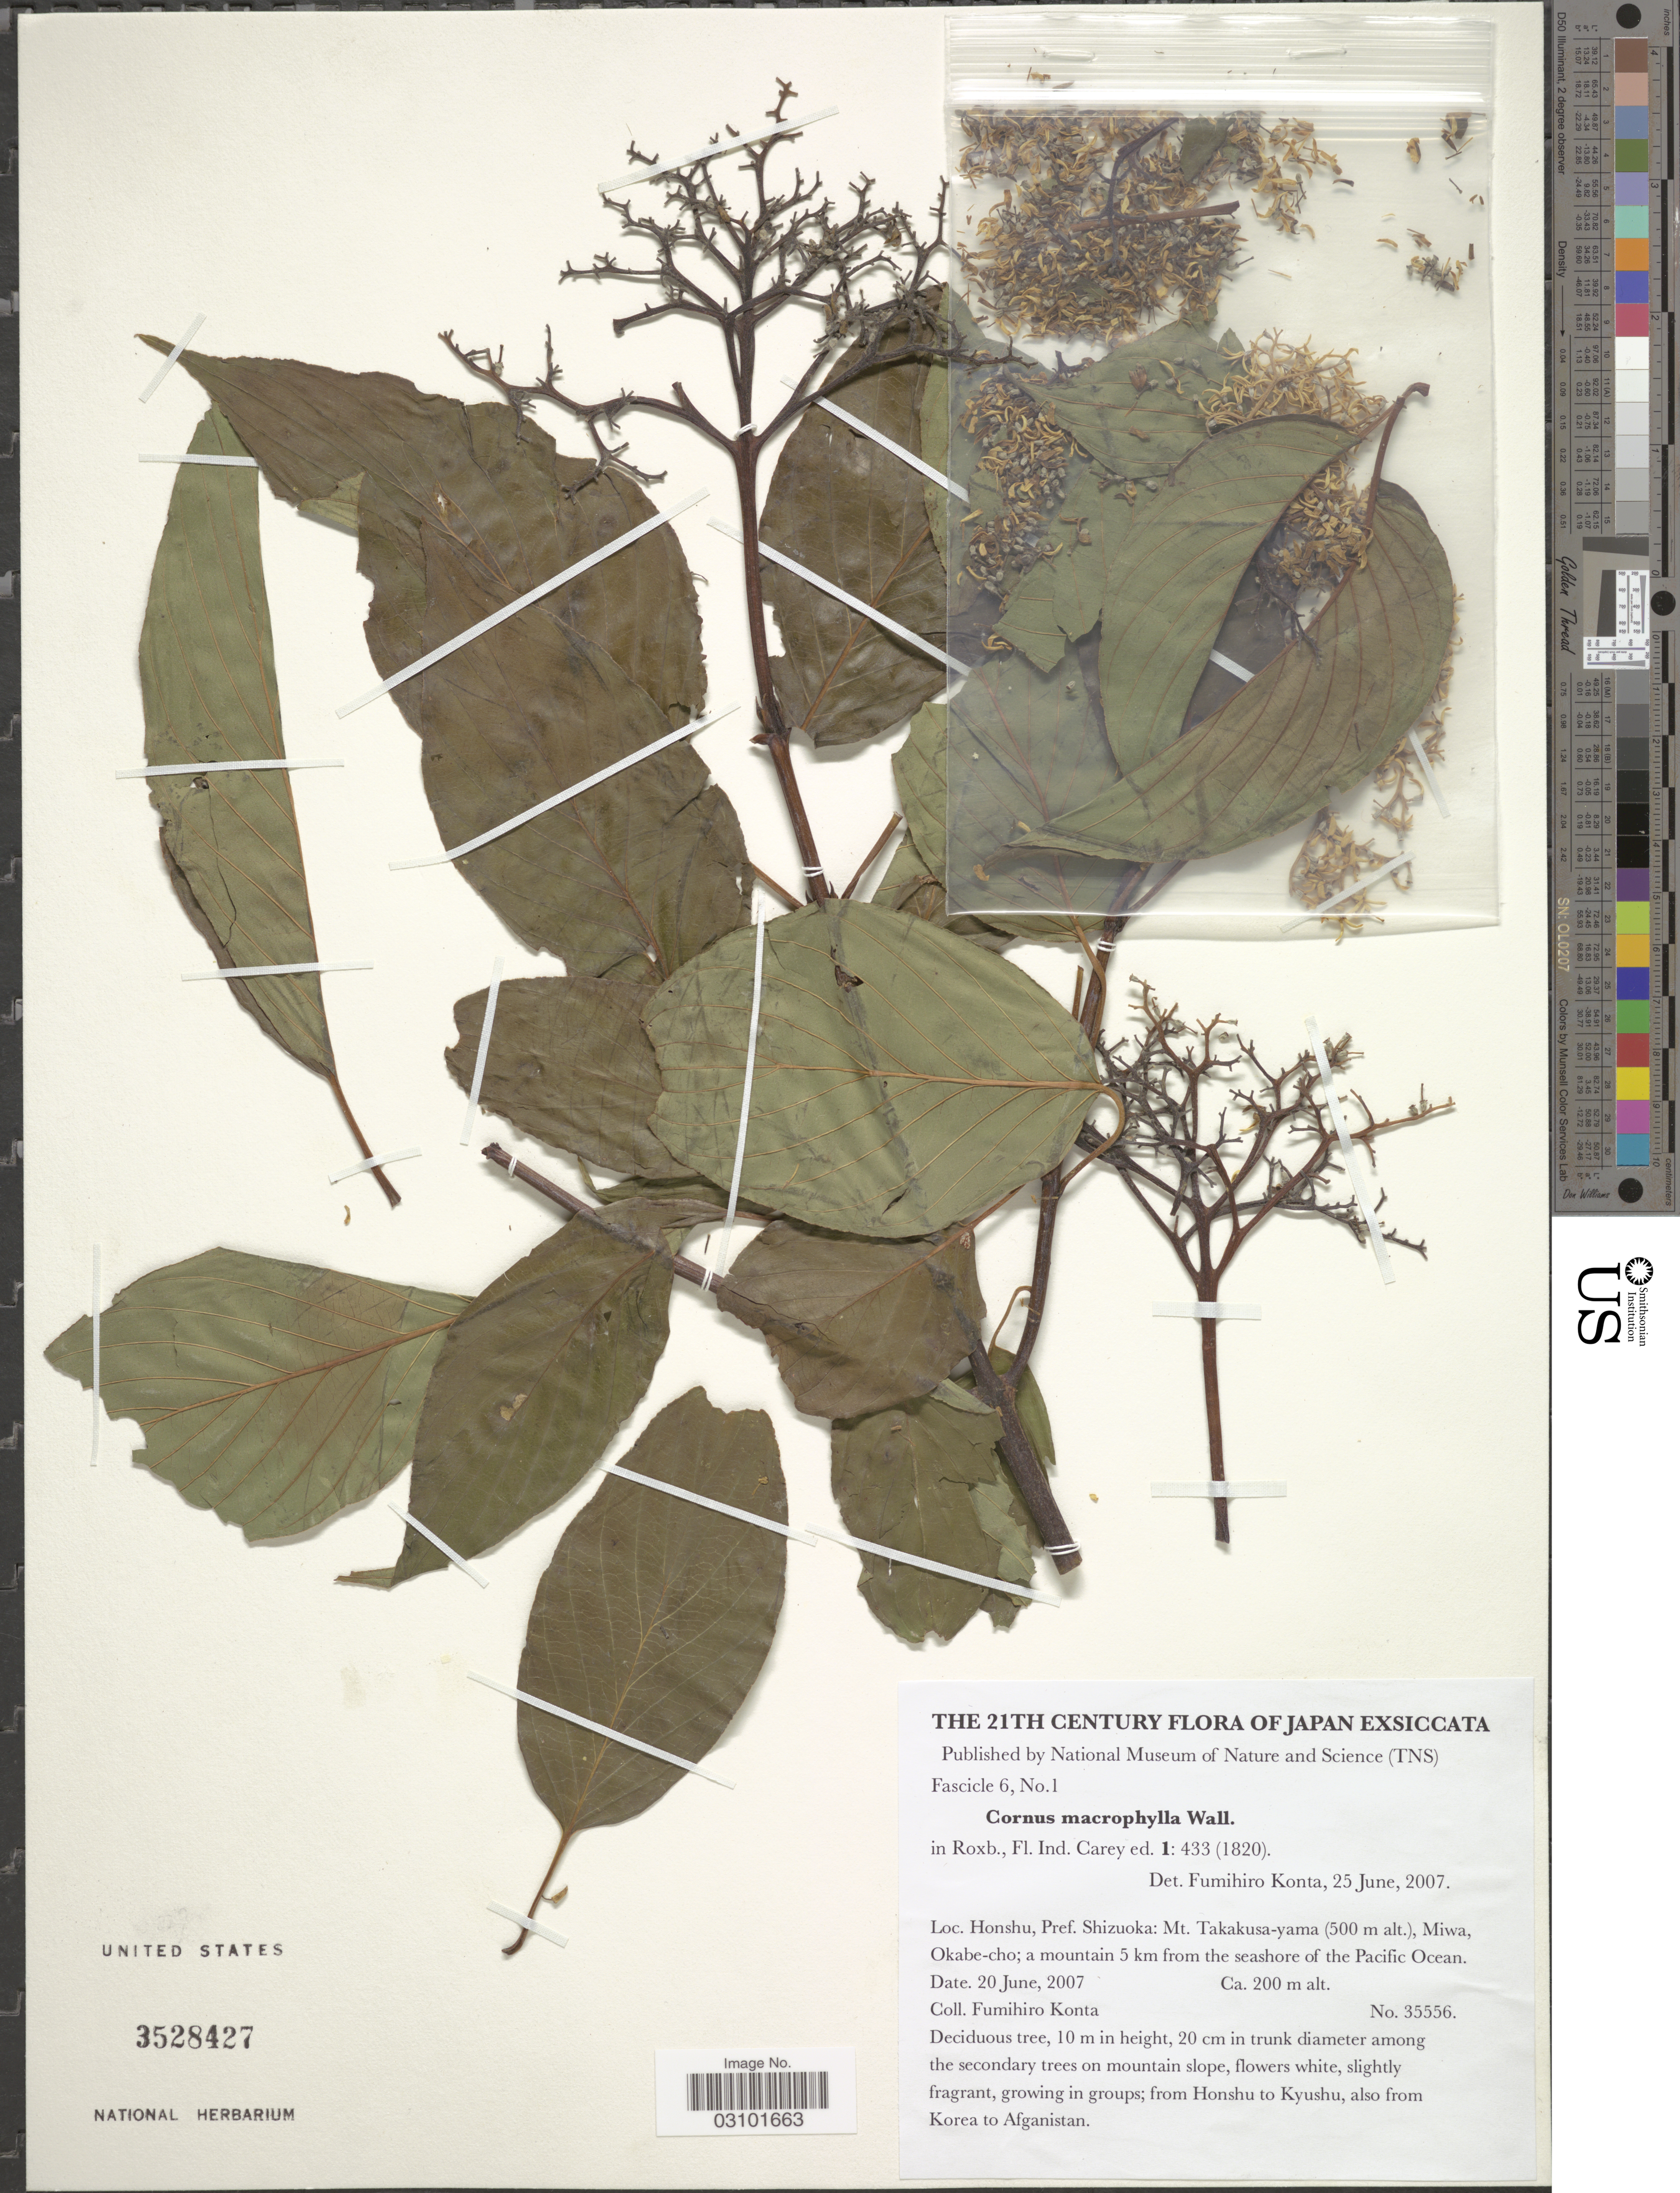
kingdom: Plantae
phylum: Tracheophyta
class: Magnoliopsida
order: Cornales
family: Cornaceae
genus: Cornus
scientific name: Cornus macrophylla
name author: Wall.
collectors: F. Konta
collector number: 35556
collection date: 2007-06-20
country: Japan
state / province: Sizuoka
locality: Honshu, Pref. Shizouka: Mt. Takakusa-yama, Miwa, Okabe-cho; a mountain 5 km from the seashore of the Pacific Ocean.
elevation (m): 200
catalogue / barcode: US 3528427